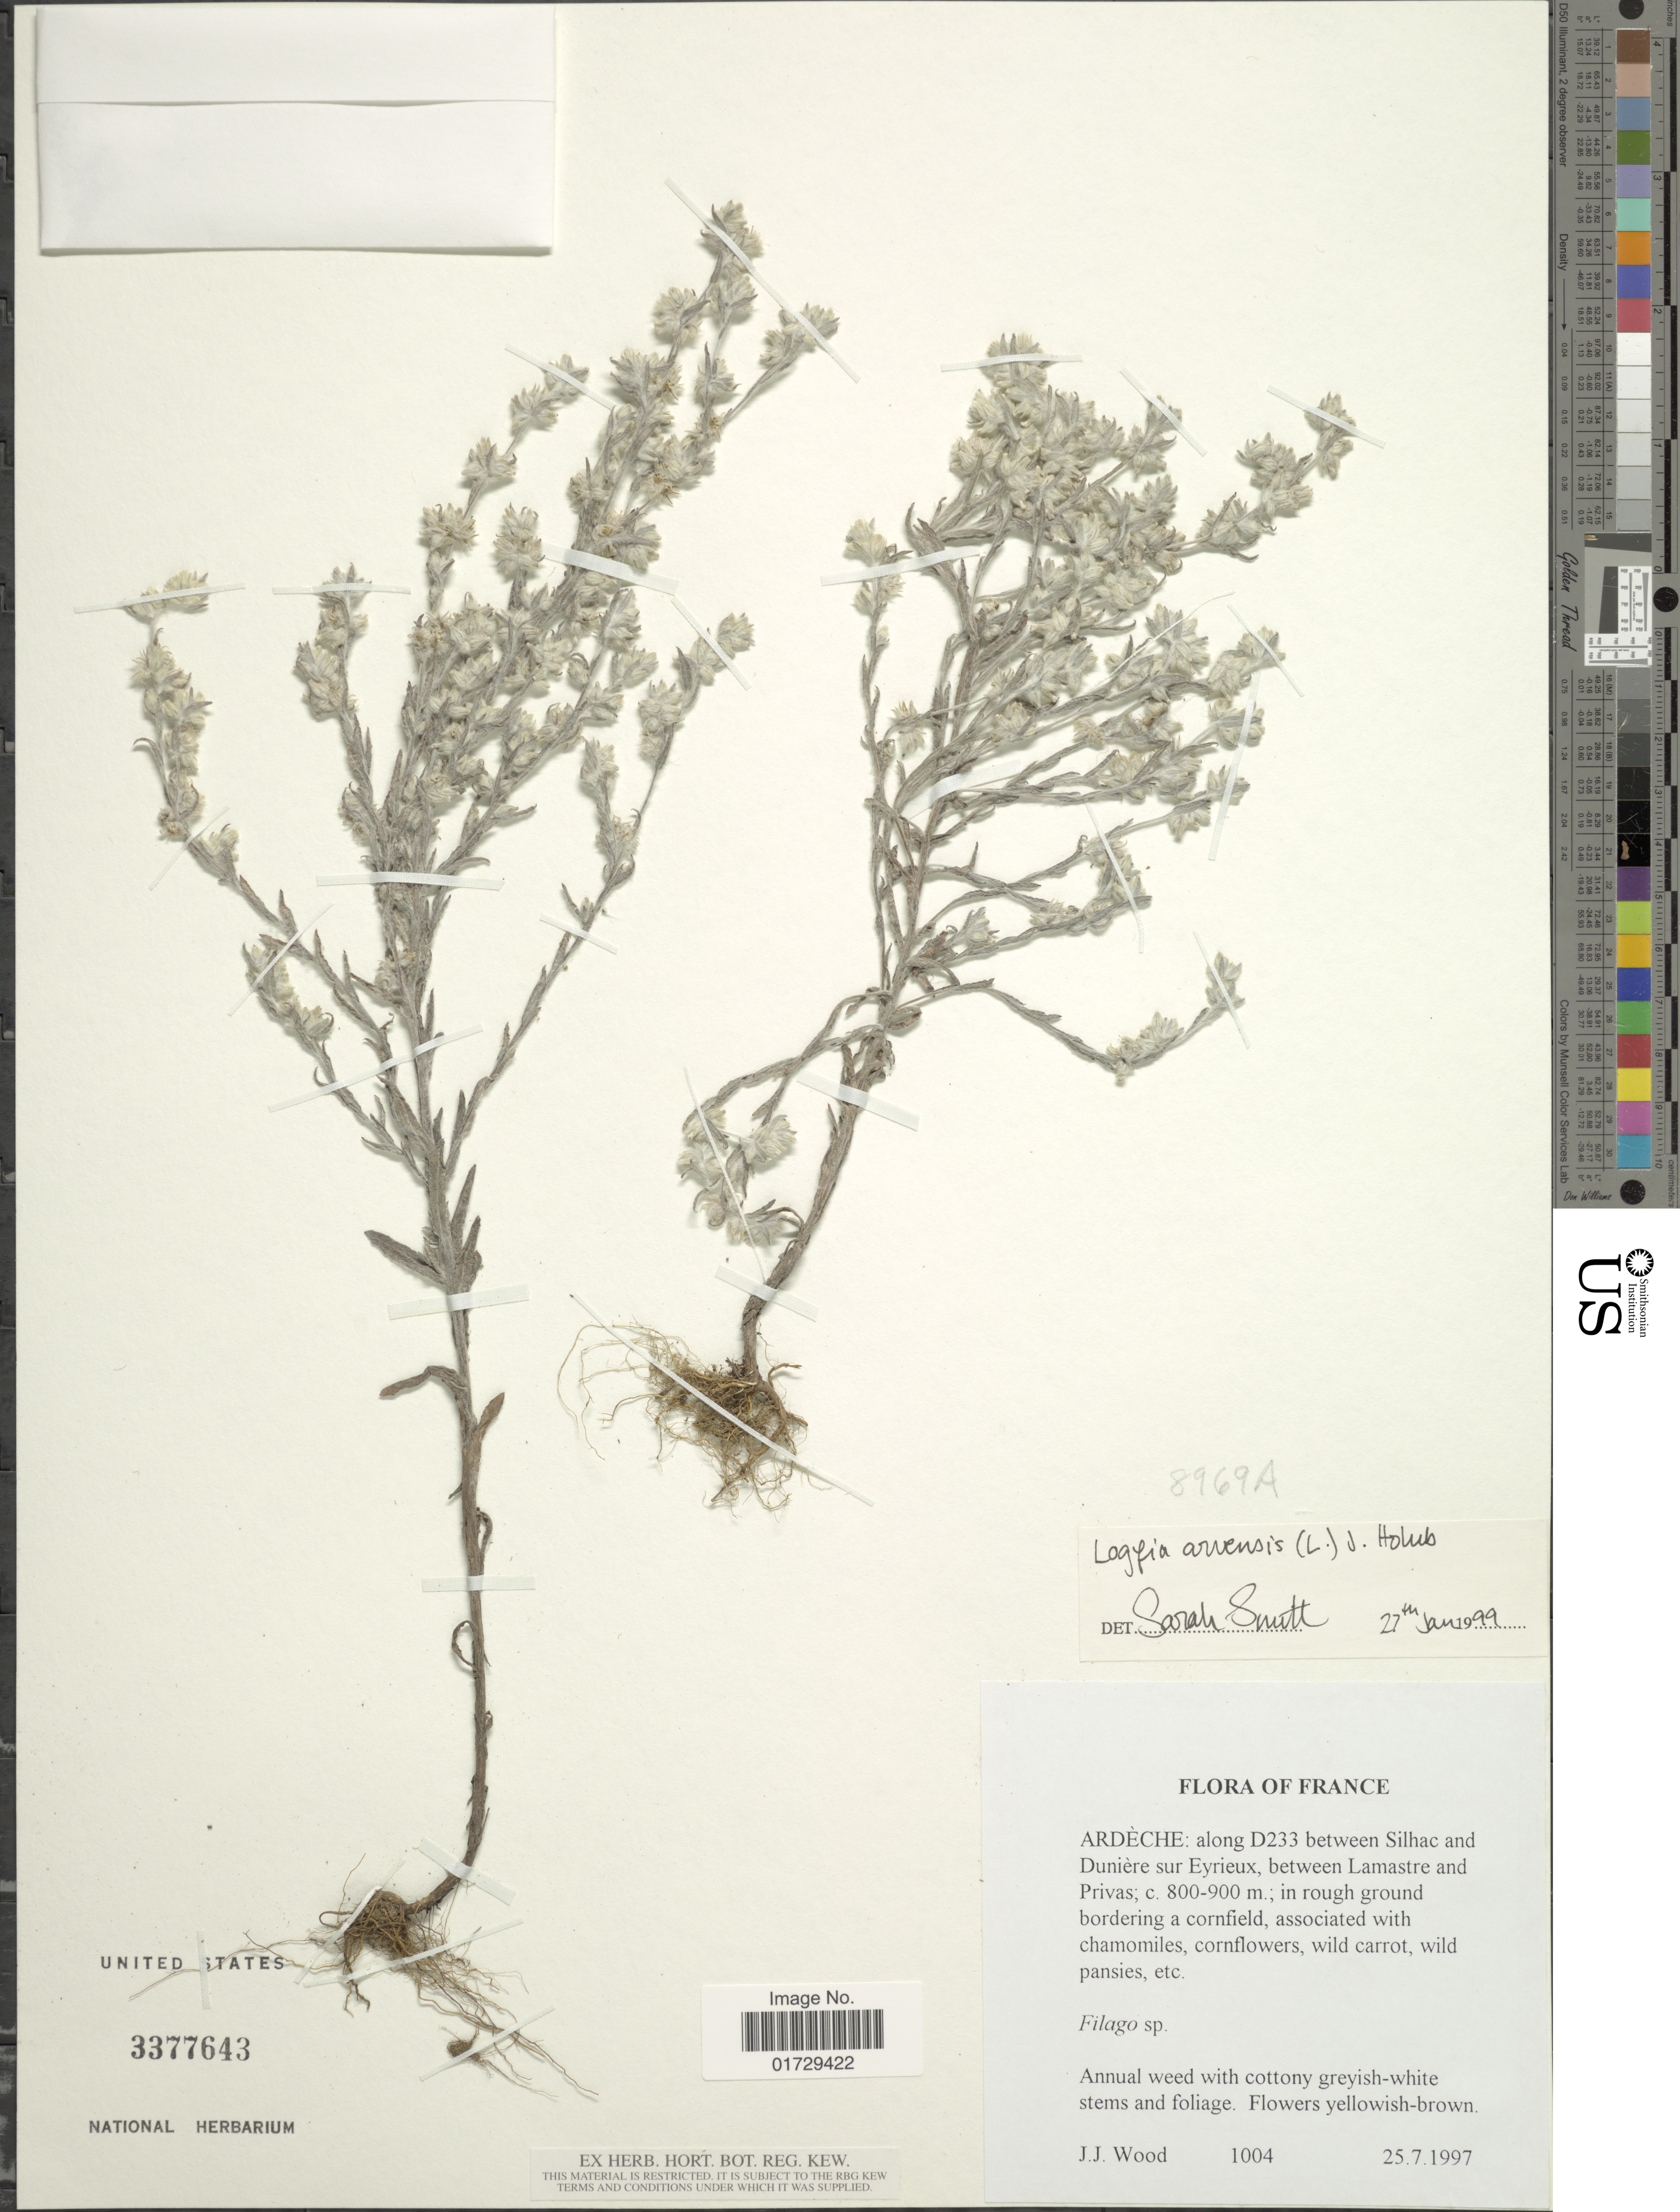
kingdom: Plantae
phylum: Tracheophyta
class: Magnoliopsida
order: Asterales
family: Asteraceae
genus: Filago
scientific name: Filago arvensis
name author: L.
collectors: J. Wood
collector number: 1004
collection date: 1997-07-25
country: France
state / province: Auvergne-Rhône-Alpes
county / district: Ardèche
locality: Ardeche: along D233 between Silhac and Duniere sur Eyrieux, between Lamastre and Privas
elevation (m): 800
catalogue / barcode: US 3377643